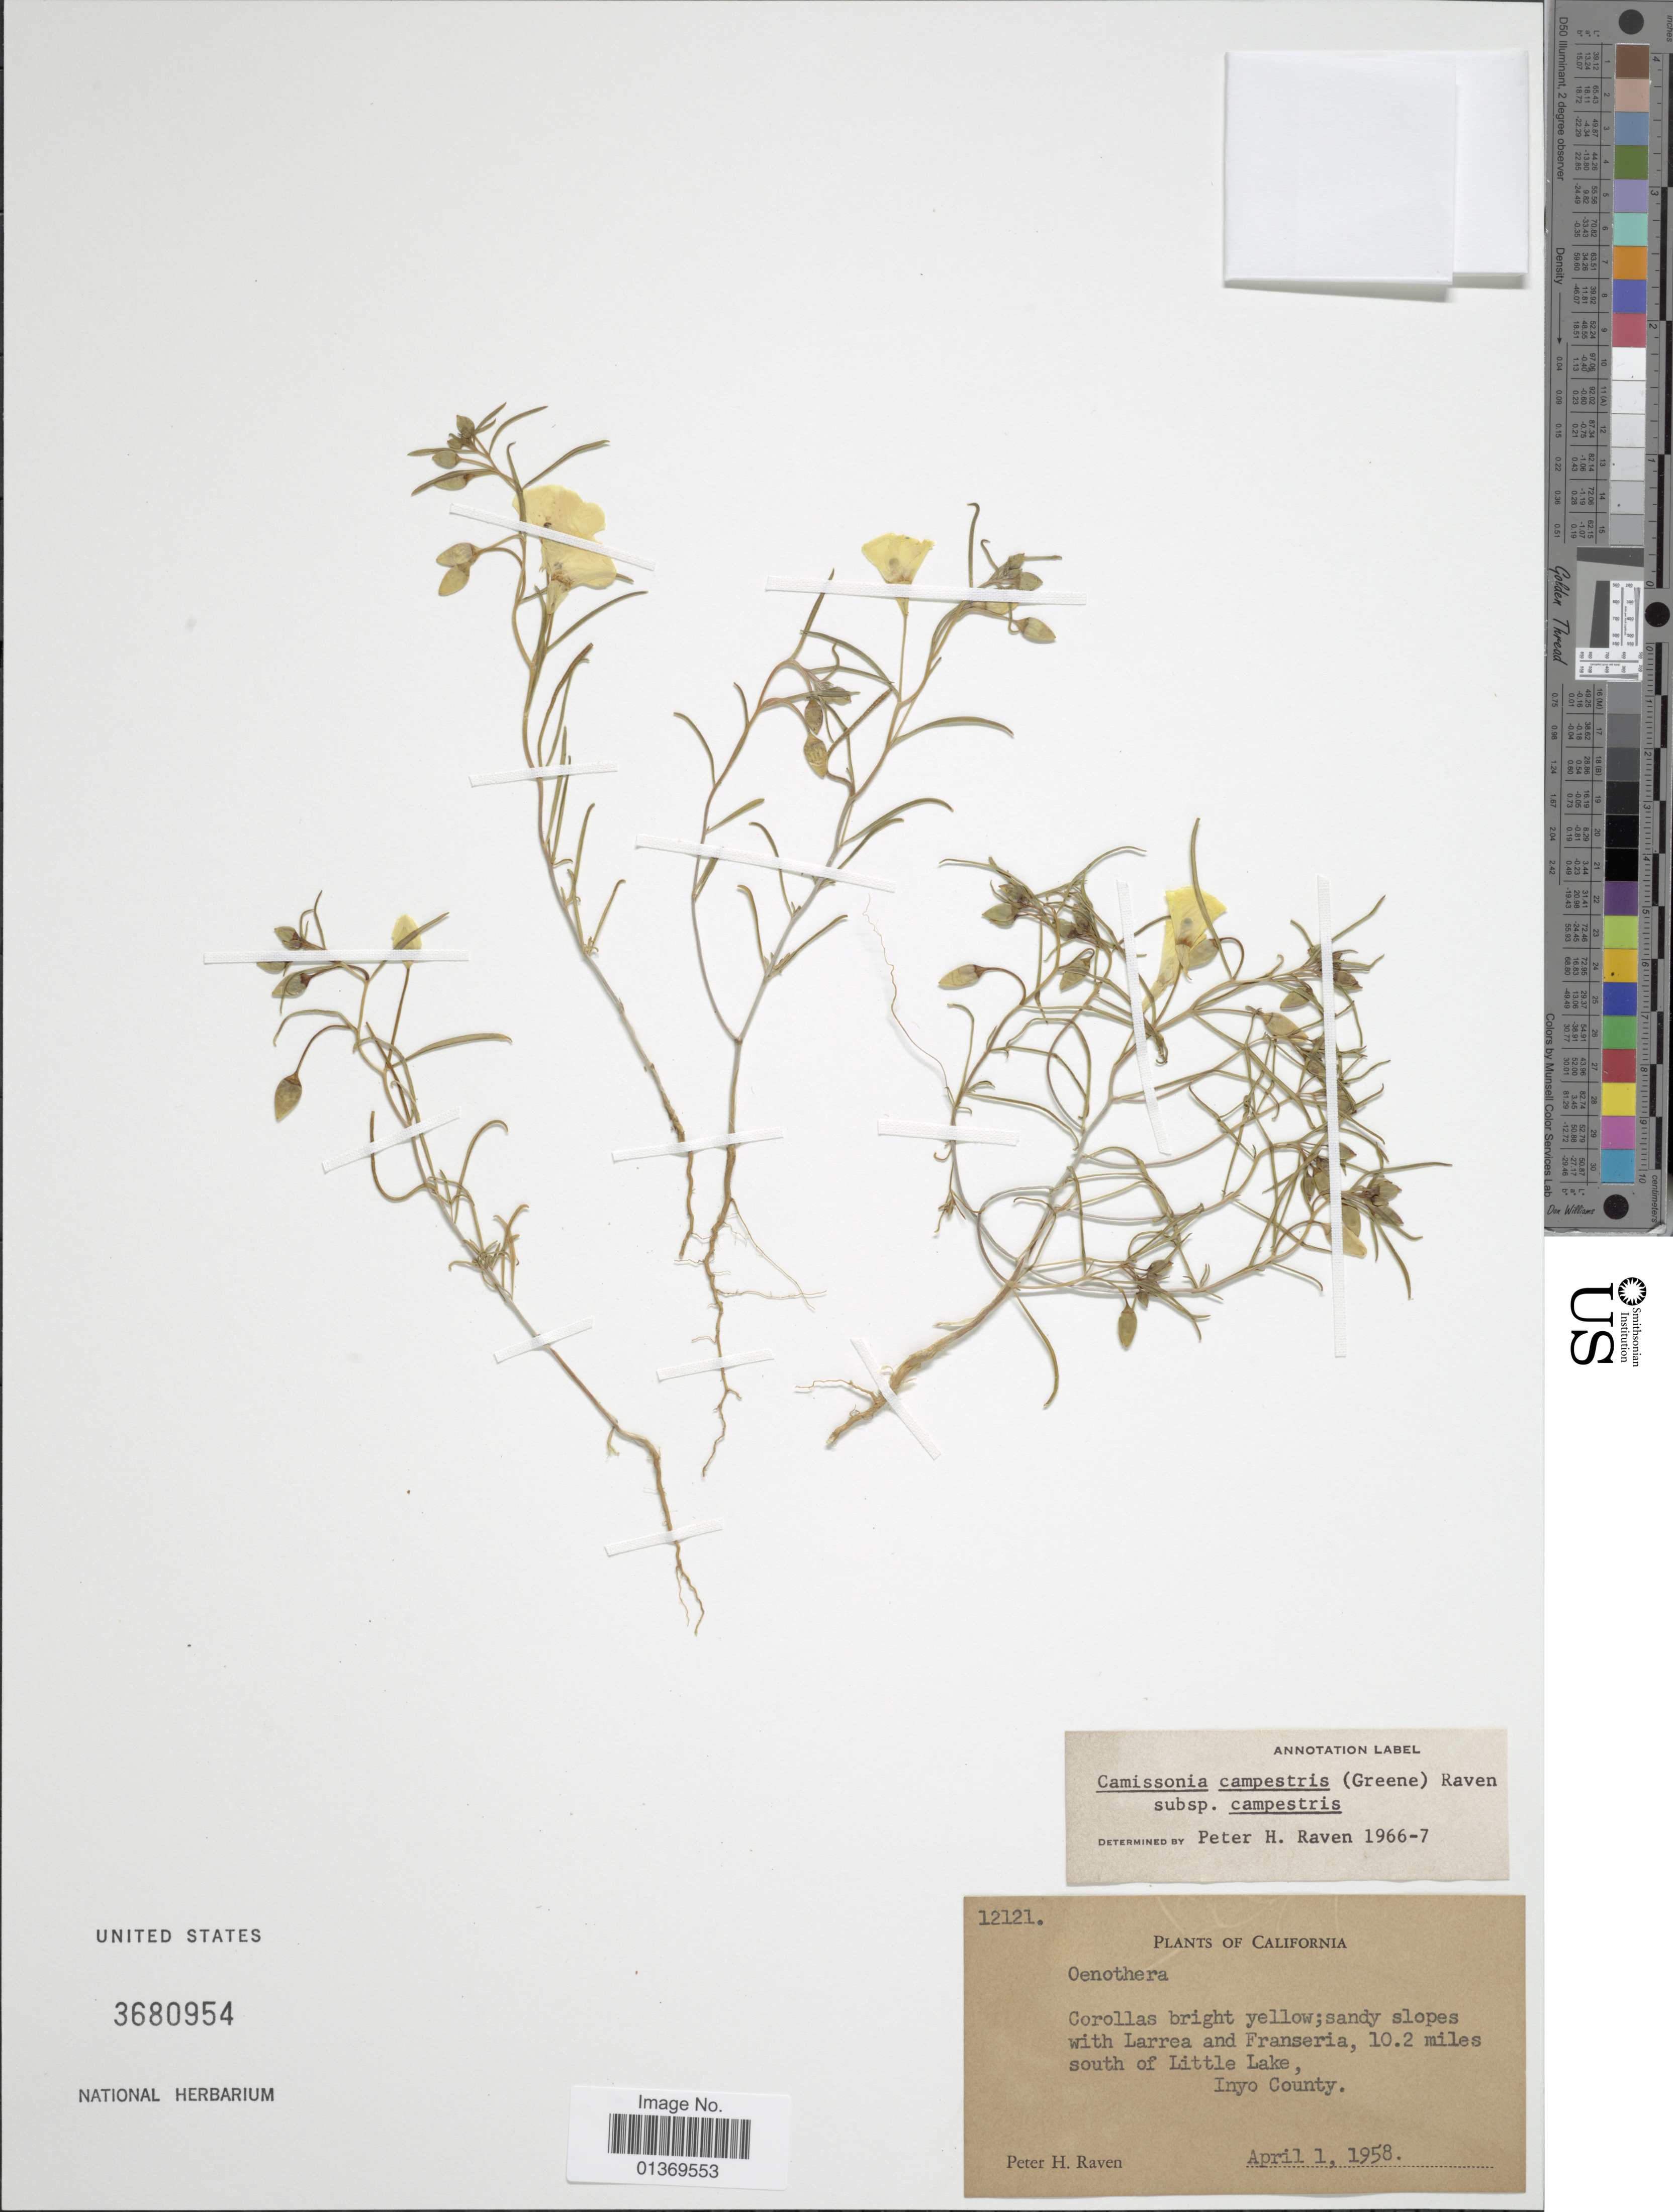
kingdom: Plantae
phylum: Tracheophyta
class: Magnoliopsida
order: Myrtales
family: Onagraceae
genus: Camissonia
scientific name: Camissonia campestris subsp. campestris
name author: (Greene) P.H. Raven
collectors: P. H. Raven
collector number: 12121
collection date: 1958-04-01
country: United States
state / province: California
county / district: Inyo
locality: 10.2 miles south of Little Lake, Inyo County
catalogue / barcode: US 3680954